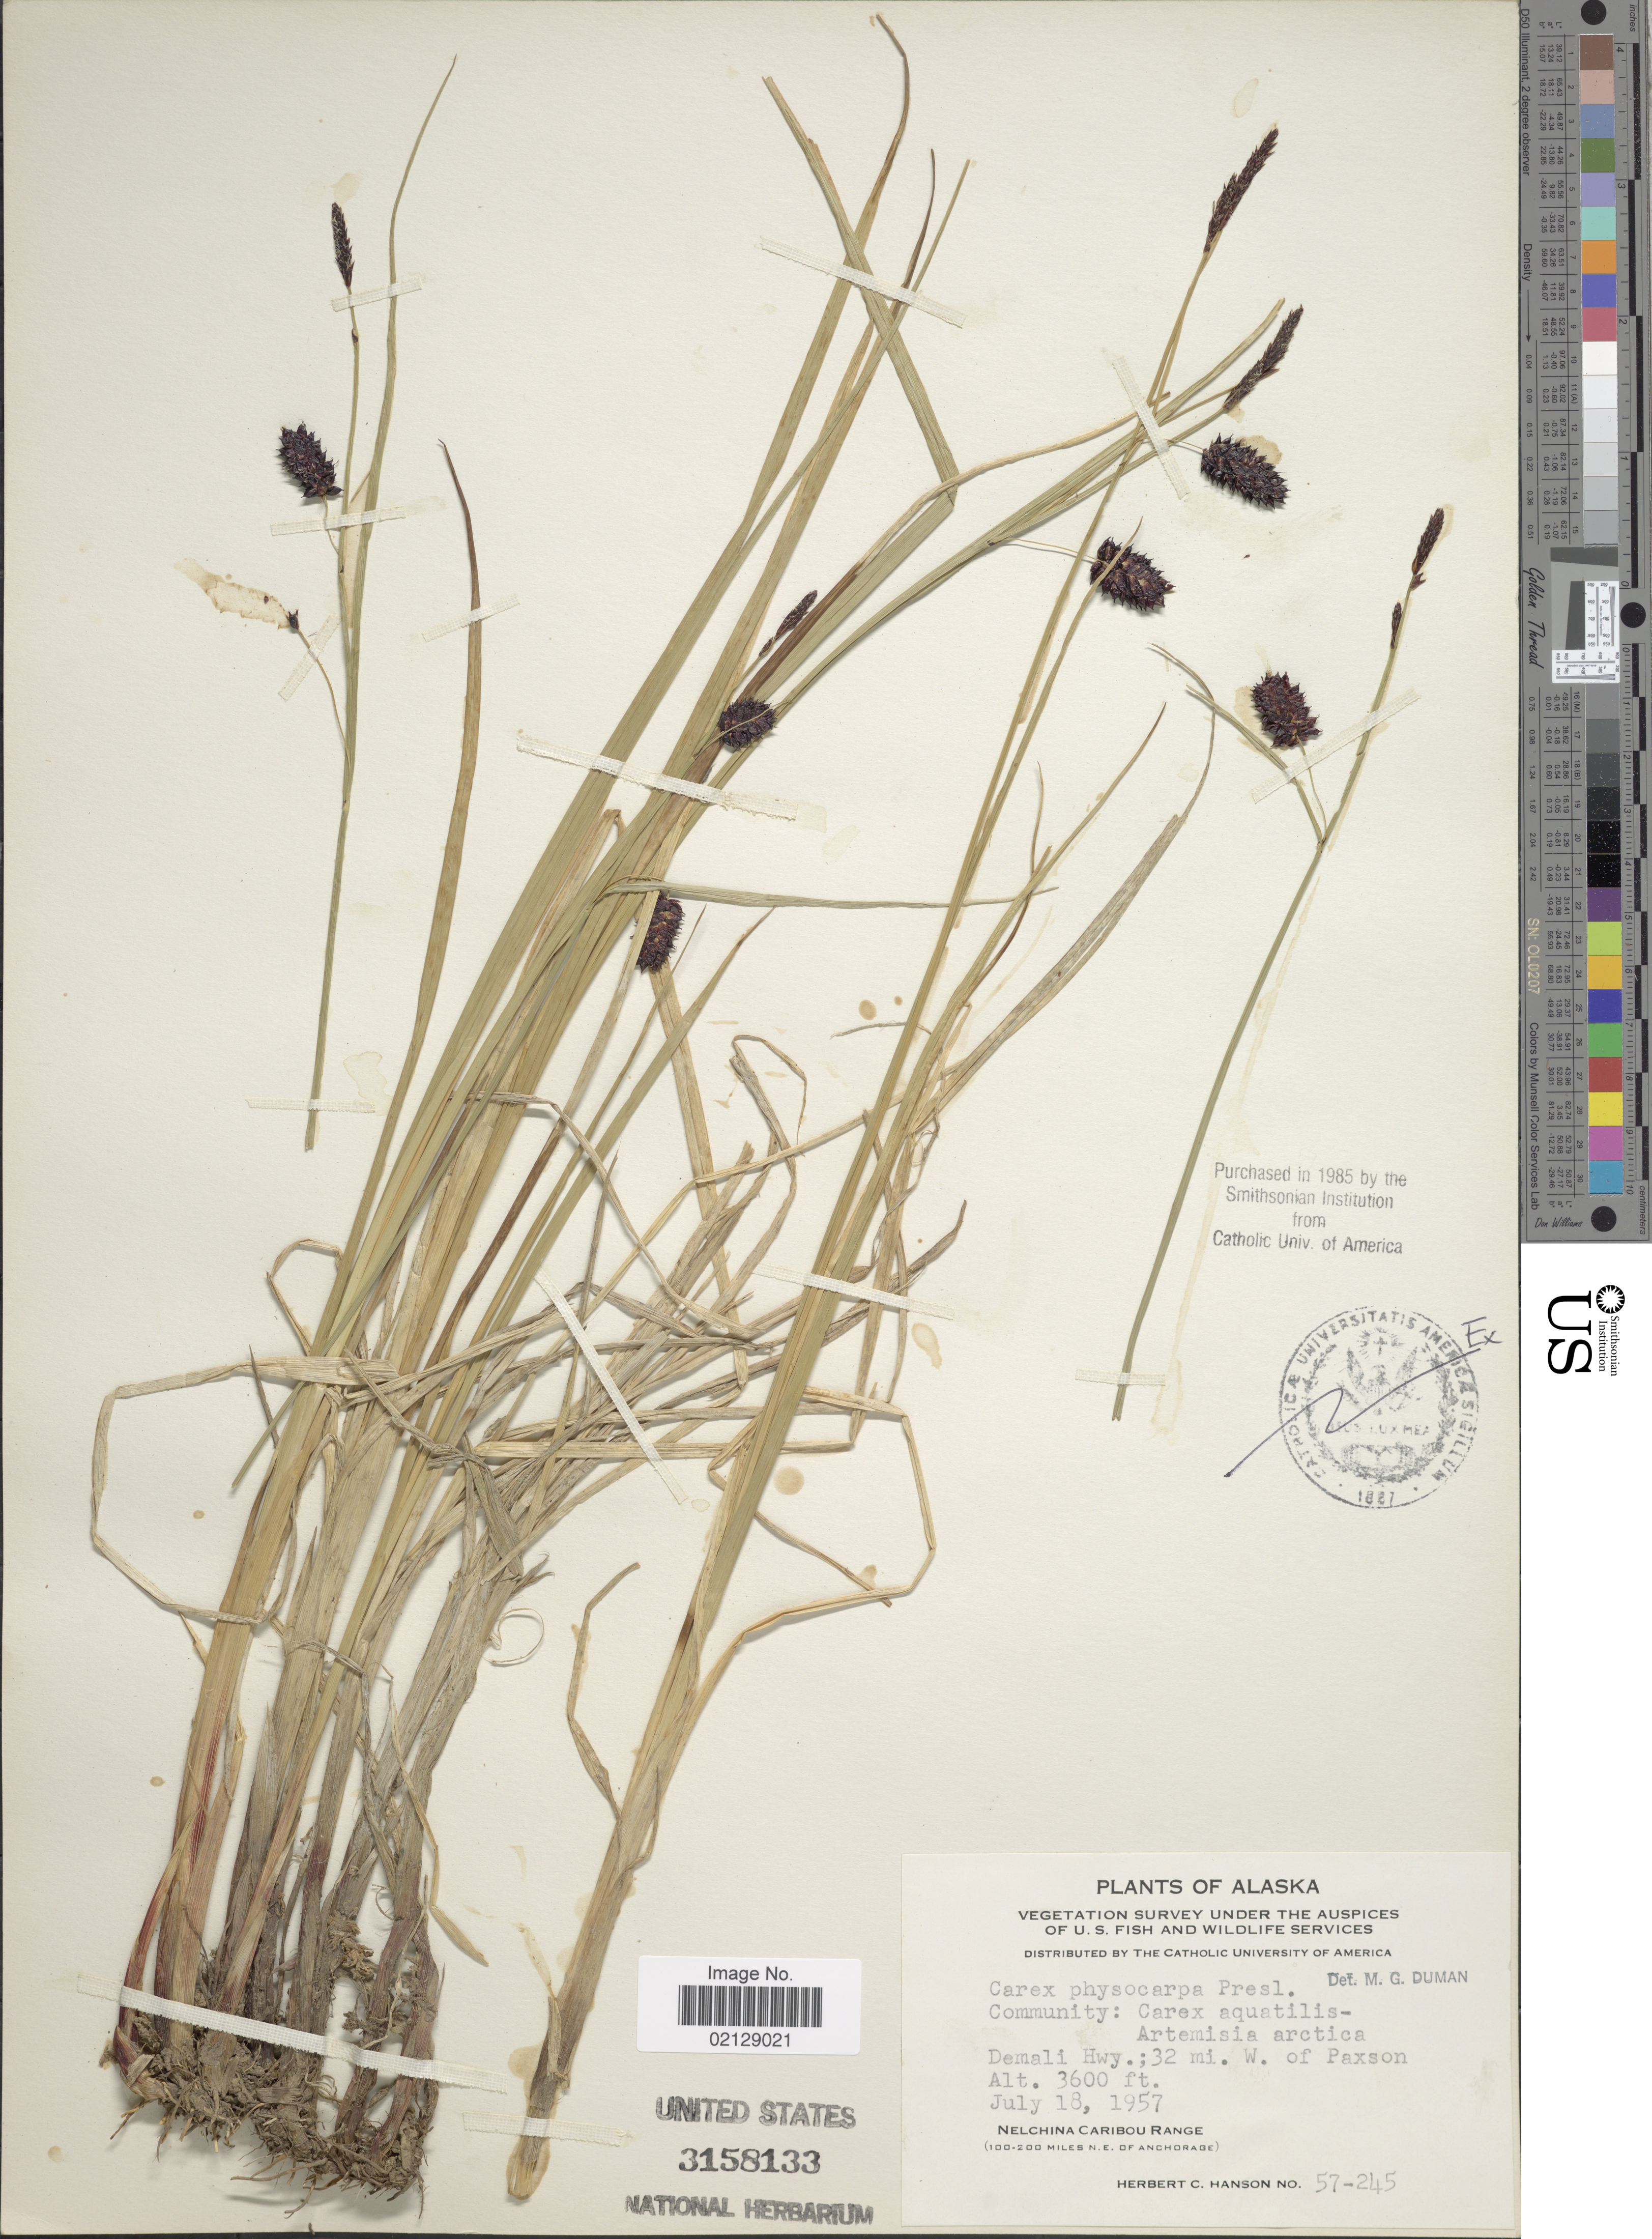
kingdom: Plantae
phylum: Tracheophyta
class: Liliopsida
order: Poales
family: Cyperaceae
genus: Carex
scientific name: Carex saxatilis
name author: L.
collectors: H. Hanson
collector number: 57-245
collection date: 1957-07-18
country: United States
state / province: Alaska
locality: Demali Hwy: 32 mi. W. of Paxson, Nelchina Caribou Range (100-200 miles N.E. of Anchdrage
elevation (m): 1097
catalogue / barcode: US 3158133